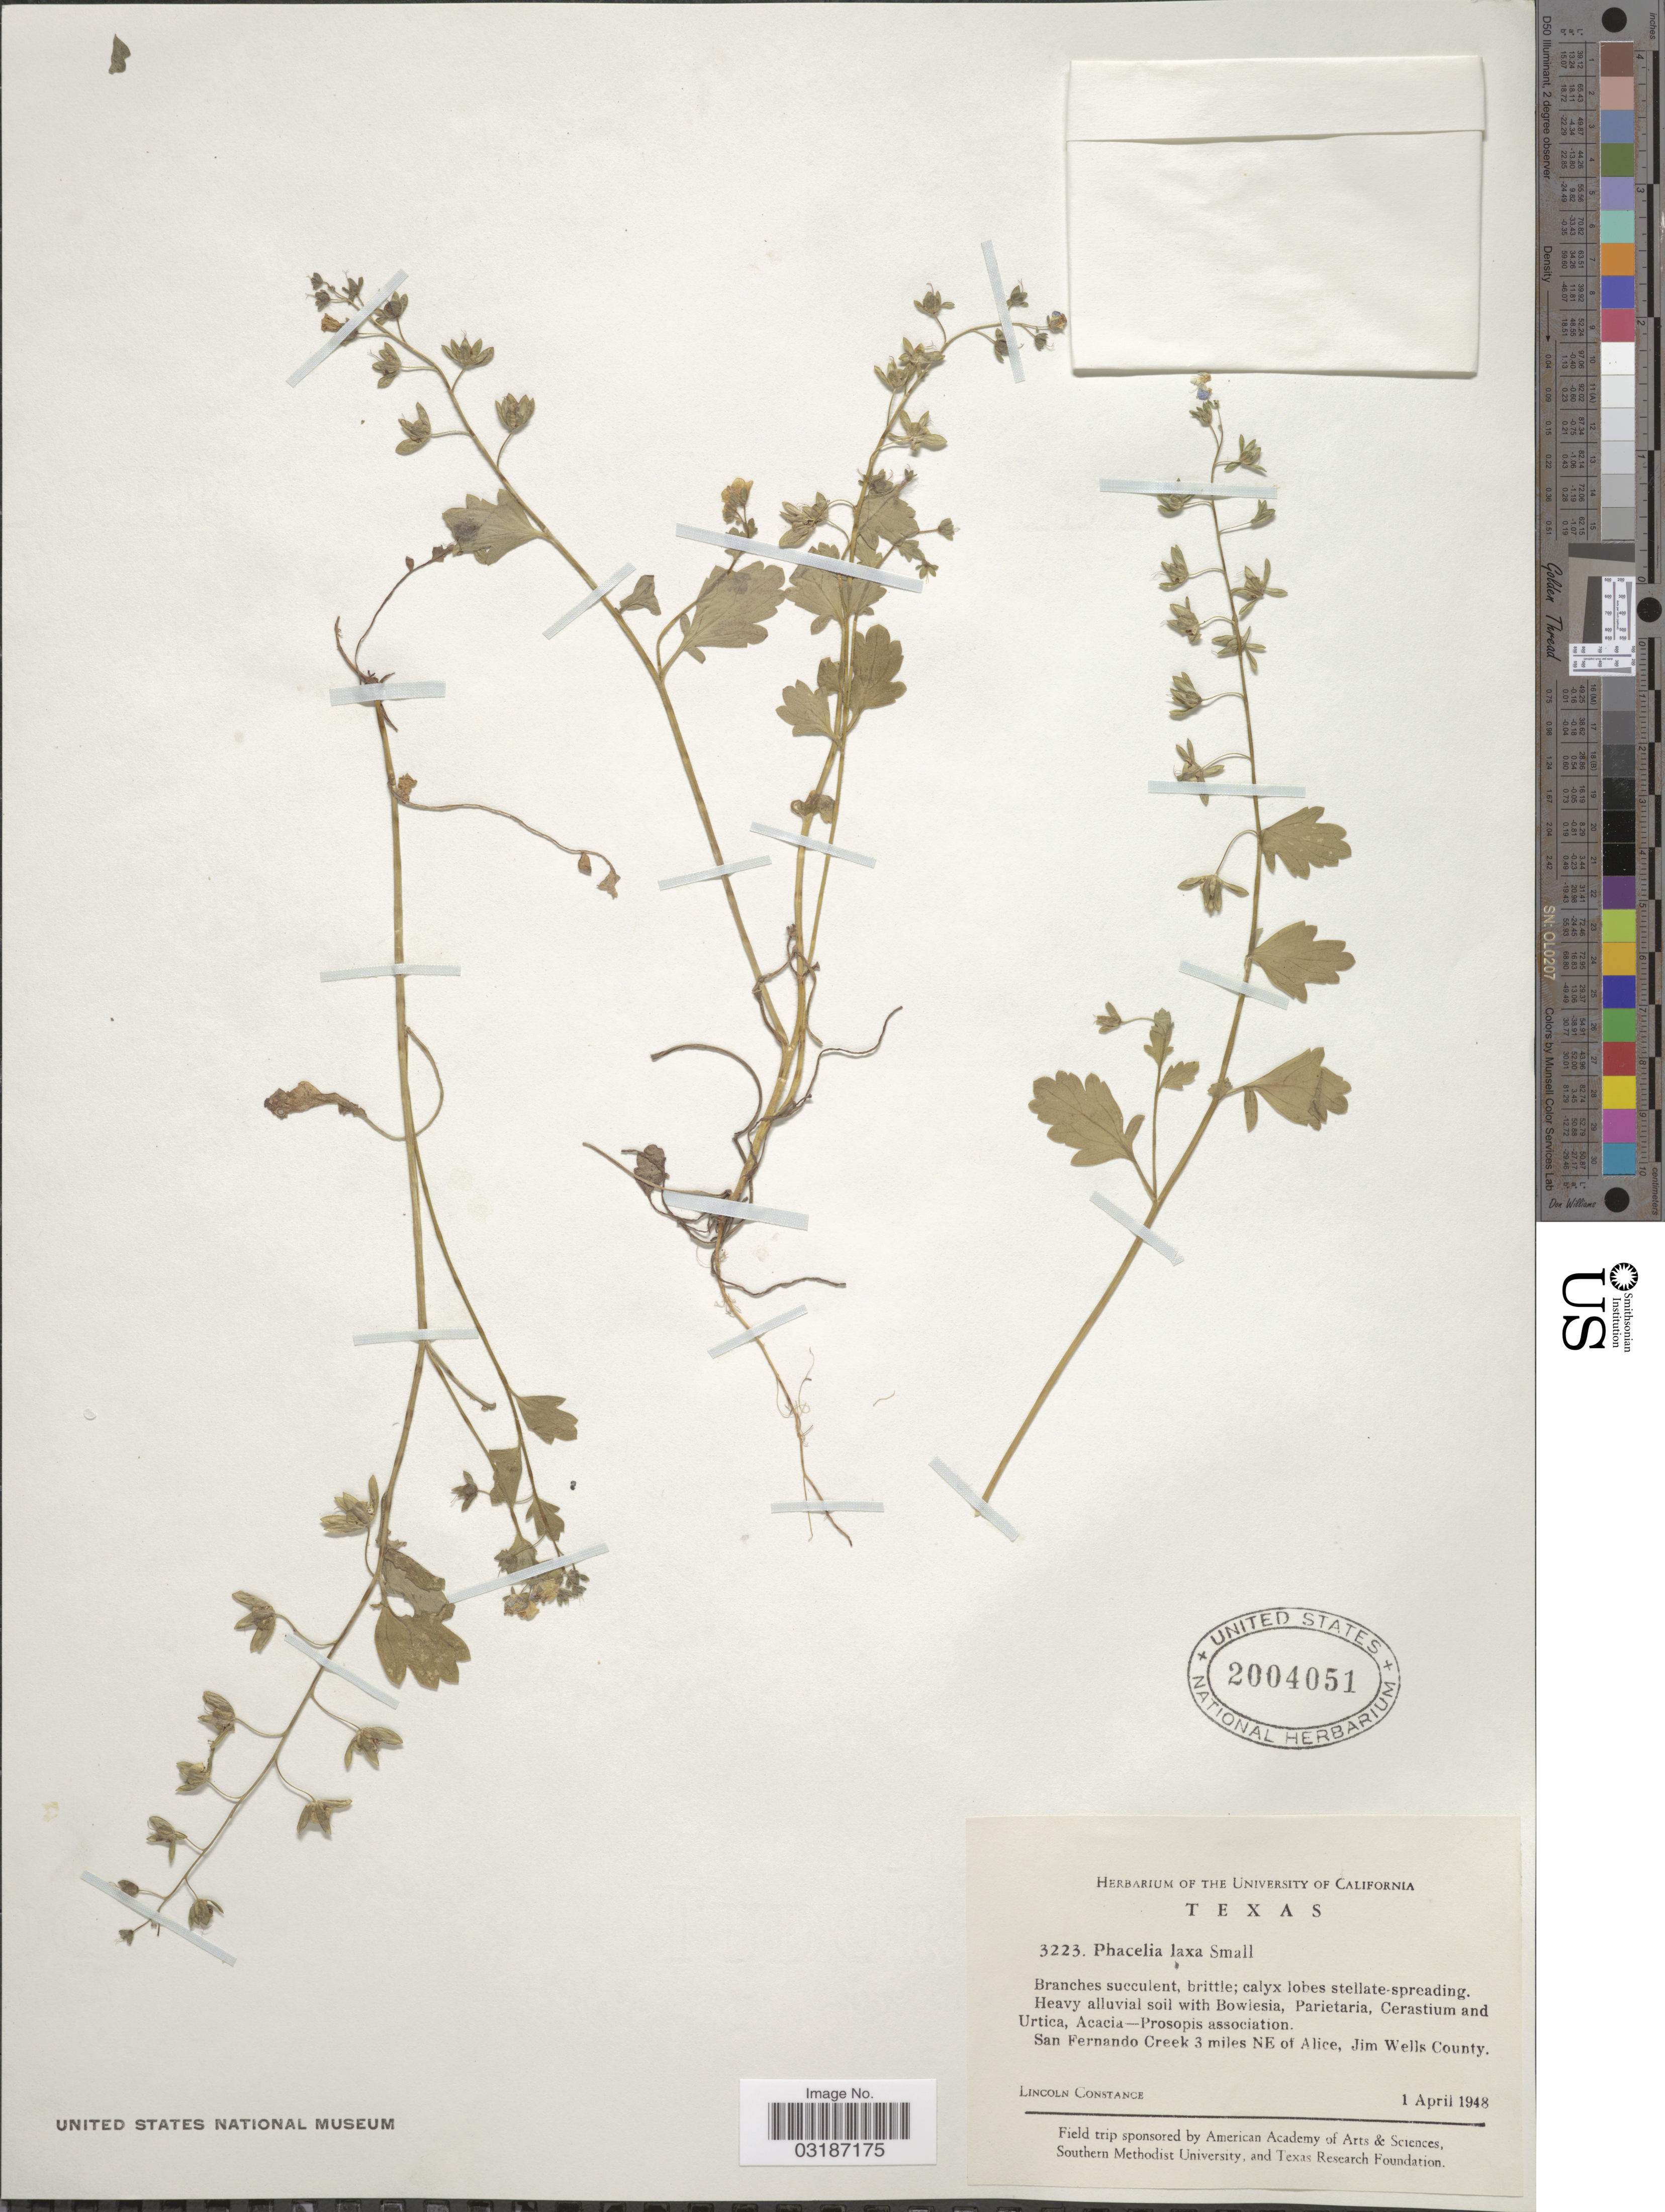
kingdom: Plantae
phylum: Tracheophyta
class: Magnoliopsida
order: Boraginales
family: Hydrophyllaceae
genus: Phacelia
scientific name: Phacelia laxa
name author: Small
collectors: L. Constance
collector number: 3223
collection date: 1948-04-01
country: United States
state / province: Texas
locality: San Fernando Creek 3 miles NE of Alice, Jim Wells County.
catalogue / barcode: US 2004051